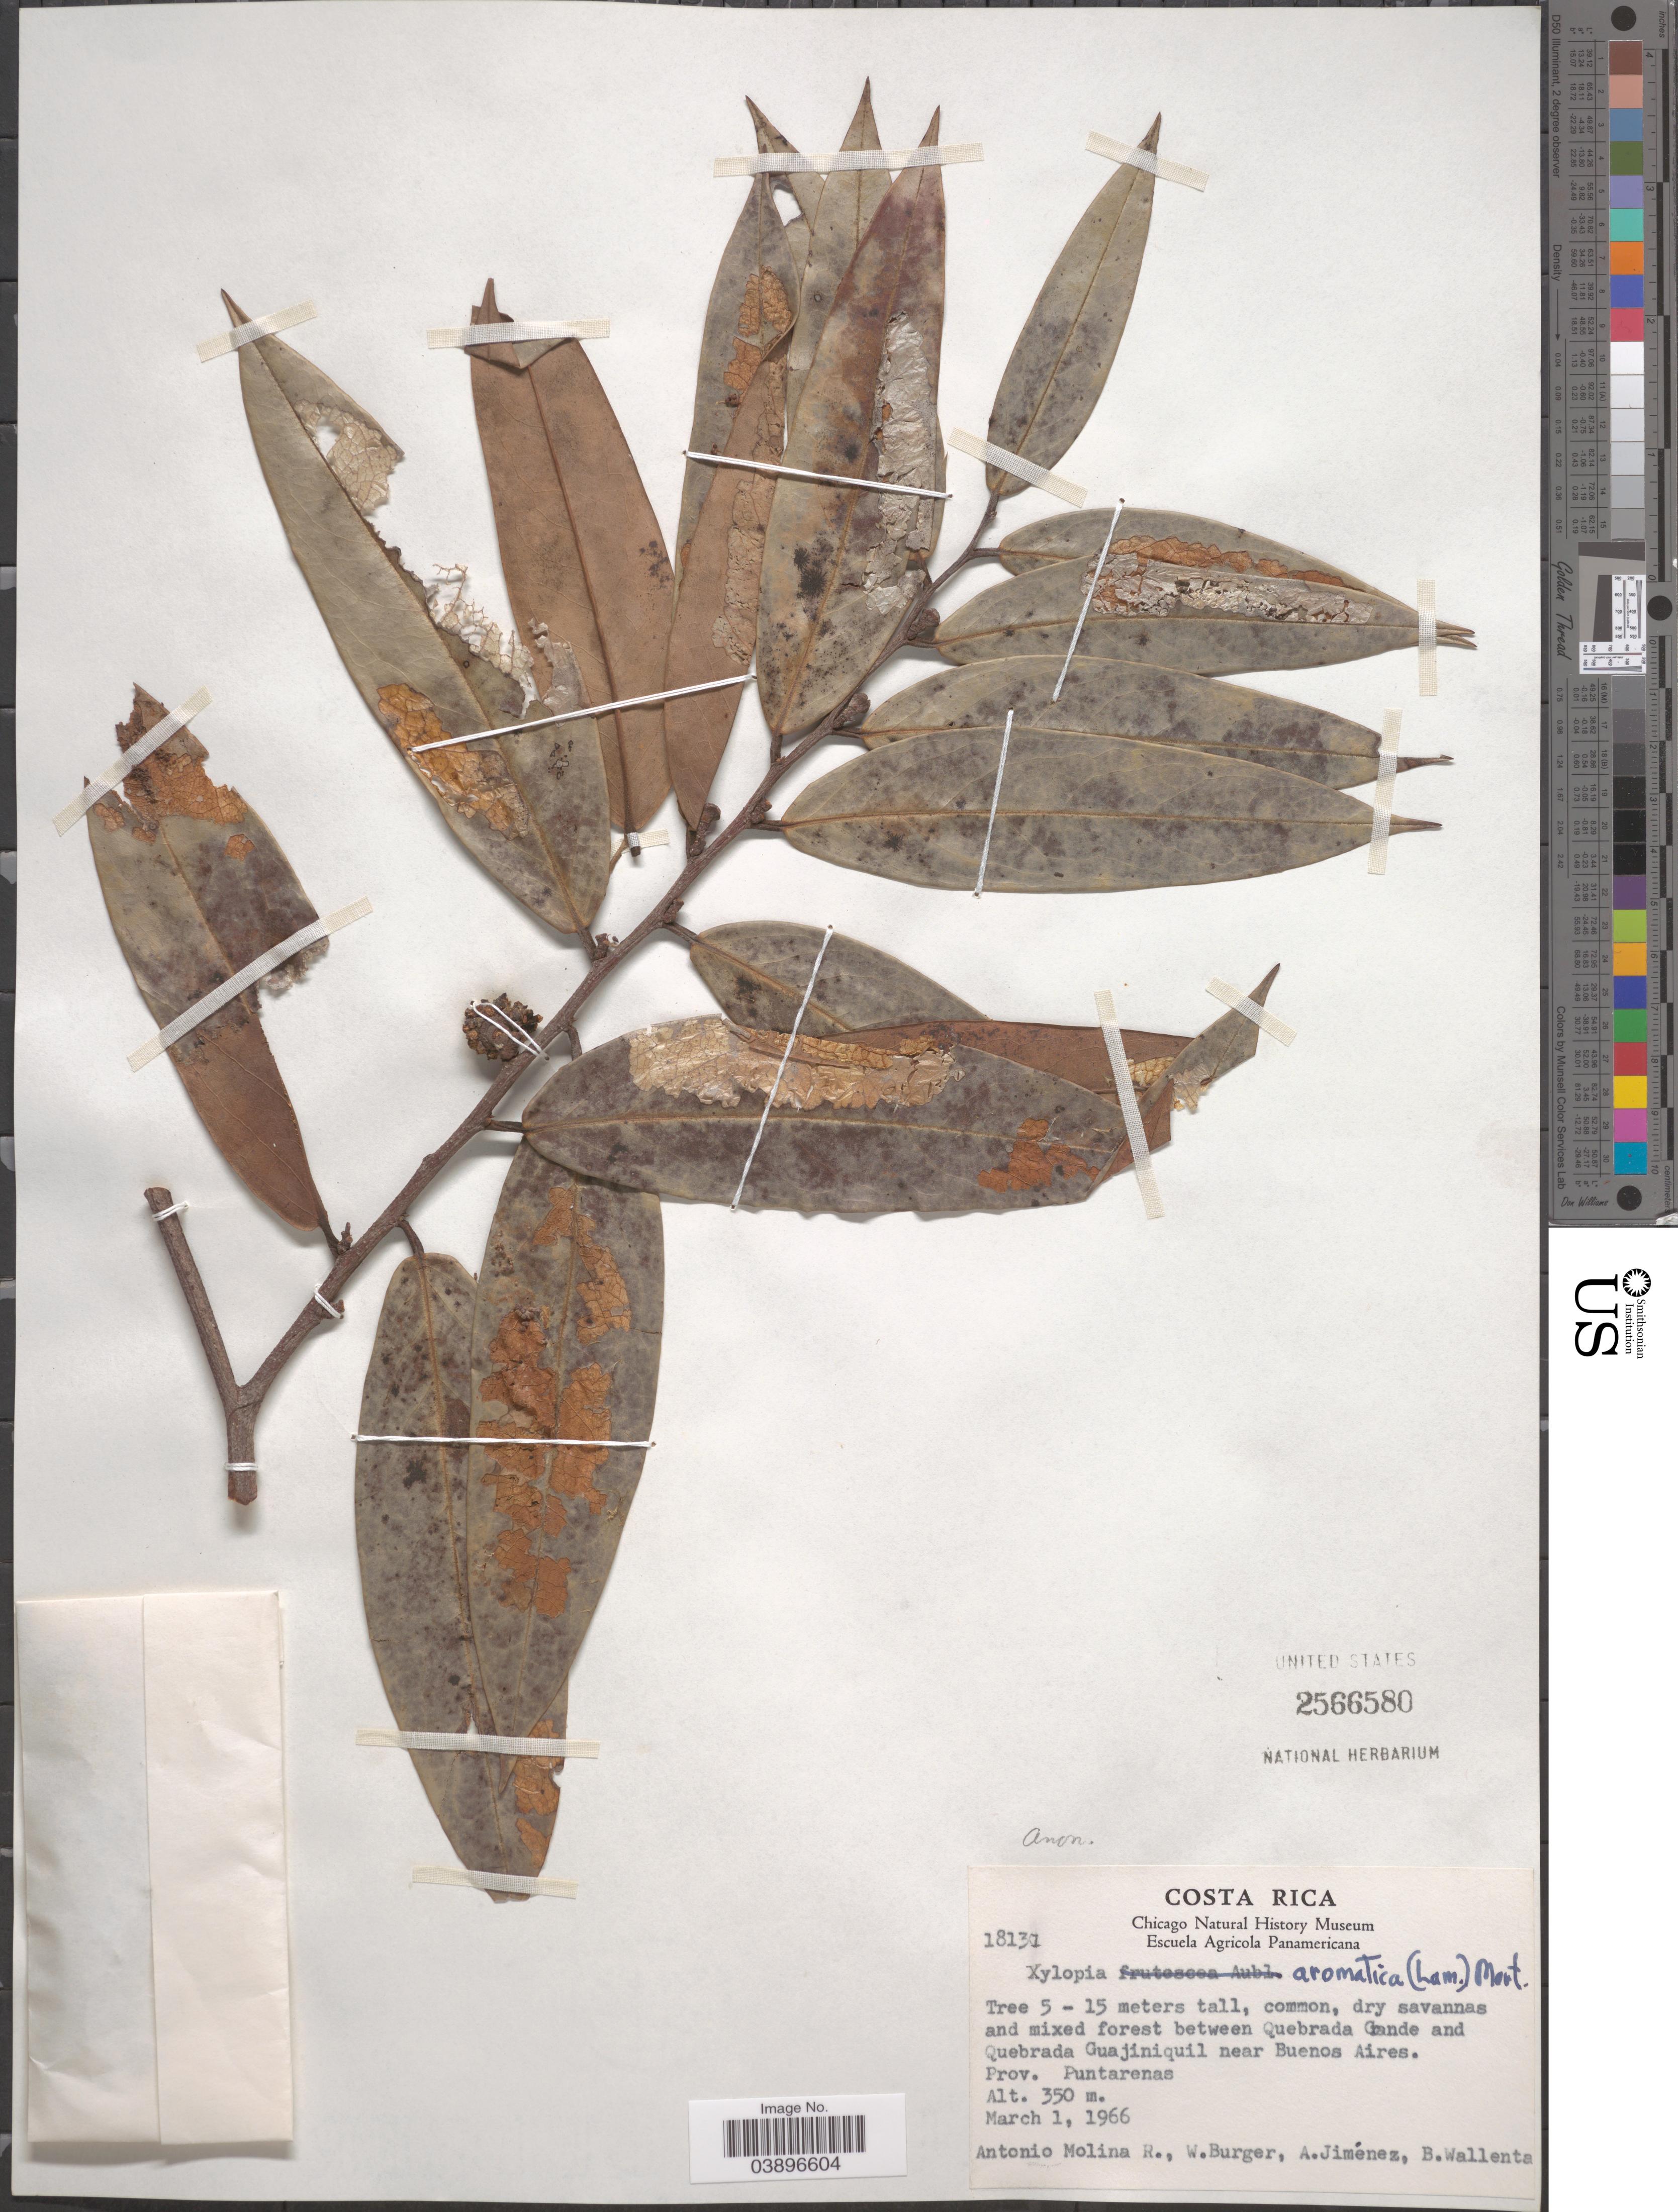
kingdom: Plantae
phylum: Tracheophyta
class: Magnoliopsida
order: Magnoliales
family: Annonaceae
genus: Xylopia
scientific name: Xylopia aromatica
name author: (Lam.) Mart.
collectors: A. Molina R., W. Burger, A. Jiménez & B. Wallenta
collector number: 18131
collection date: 1966-03-01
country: Costa Rica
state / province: Puntarenas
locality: Between Quebrada Grande and Quebrada Guajiniquil near Buenos Aires.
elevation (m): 350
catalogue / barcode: US 2566580